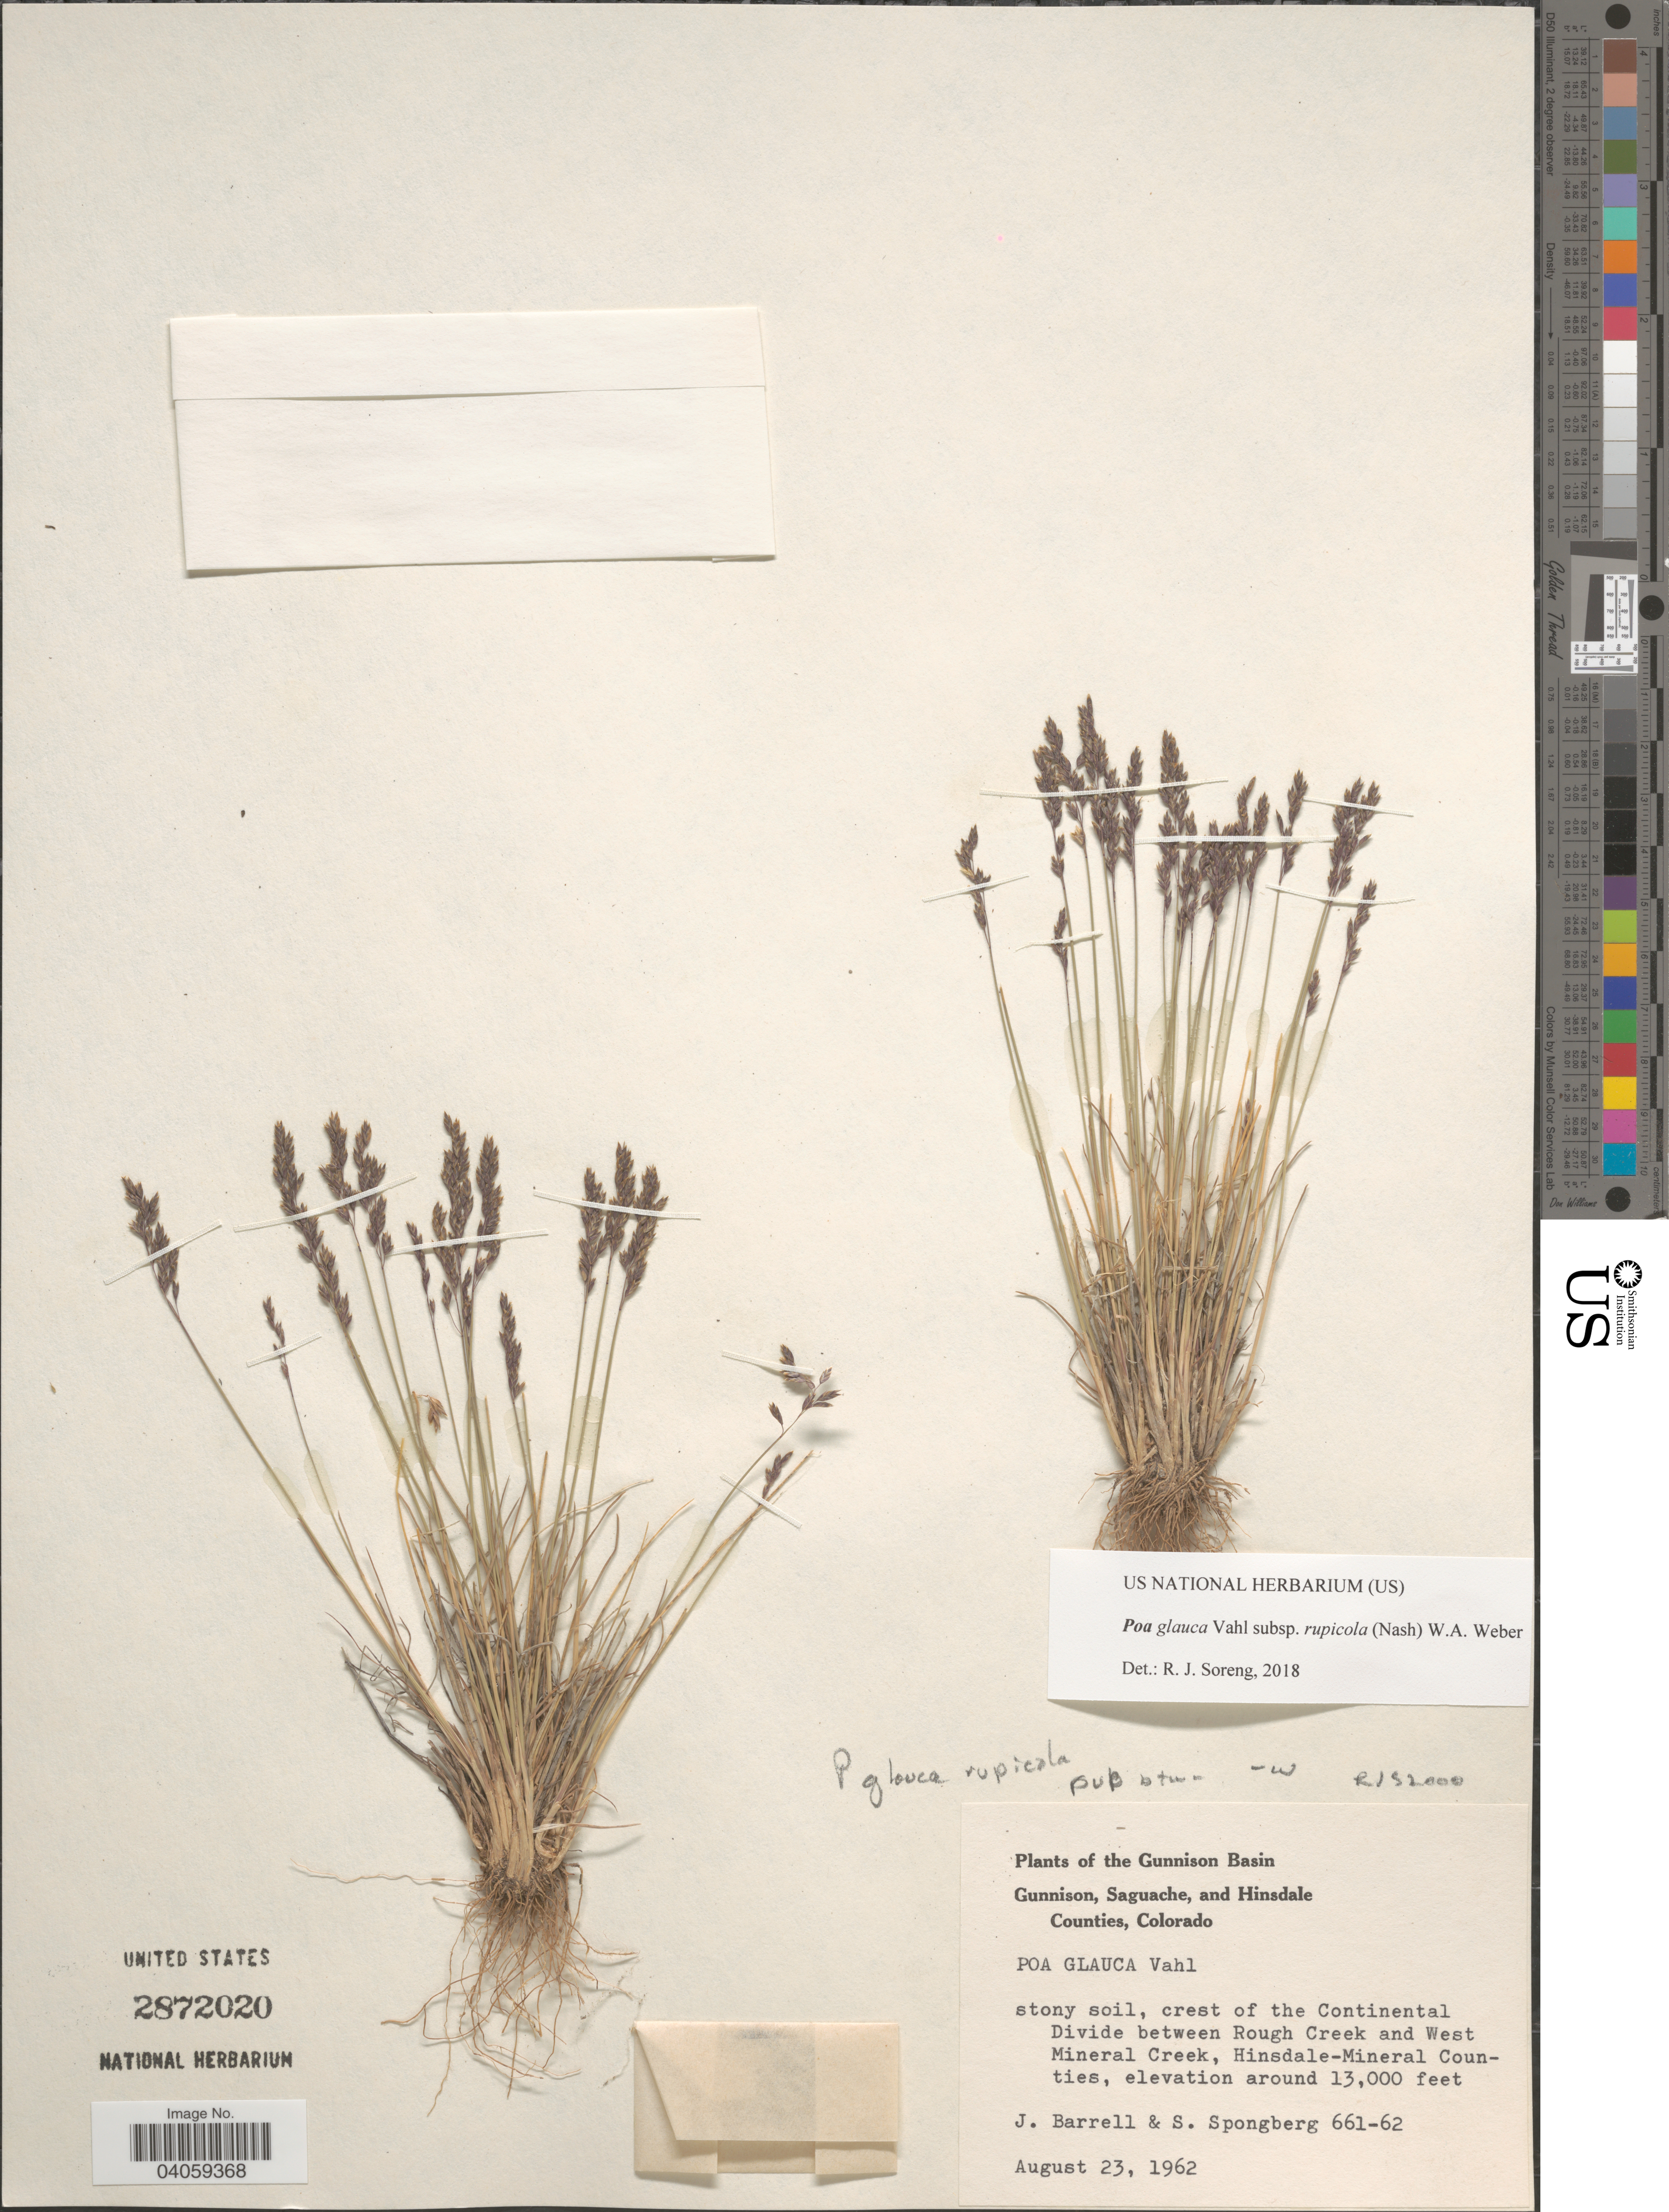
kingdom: Plantae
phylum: Tracheophyta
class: Liliopsida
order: Poales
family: Poaceae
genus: Poa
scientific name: Poa glauca subsp. rupicola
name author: (Nash) W.A. Weber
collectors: J. Barrell & S. A.Spongberg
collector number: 661-62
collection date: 1962-08-23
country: United States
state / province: Colorado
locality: Gunnison Basin. Crest of the Continental Divide between Rough Creek and West Mineral Creek, Hinsdale-Mineral Counties.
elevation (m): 3962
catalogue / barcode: US 2872020